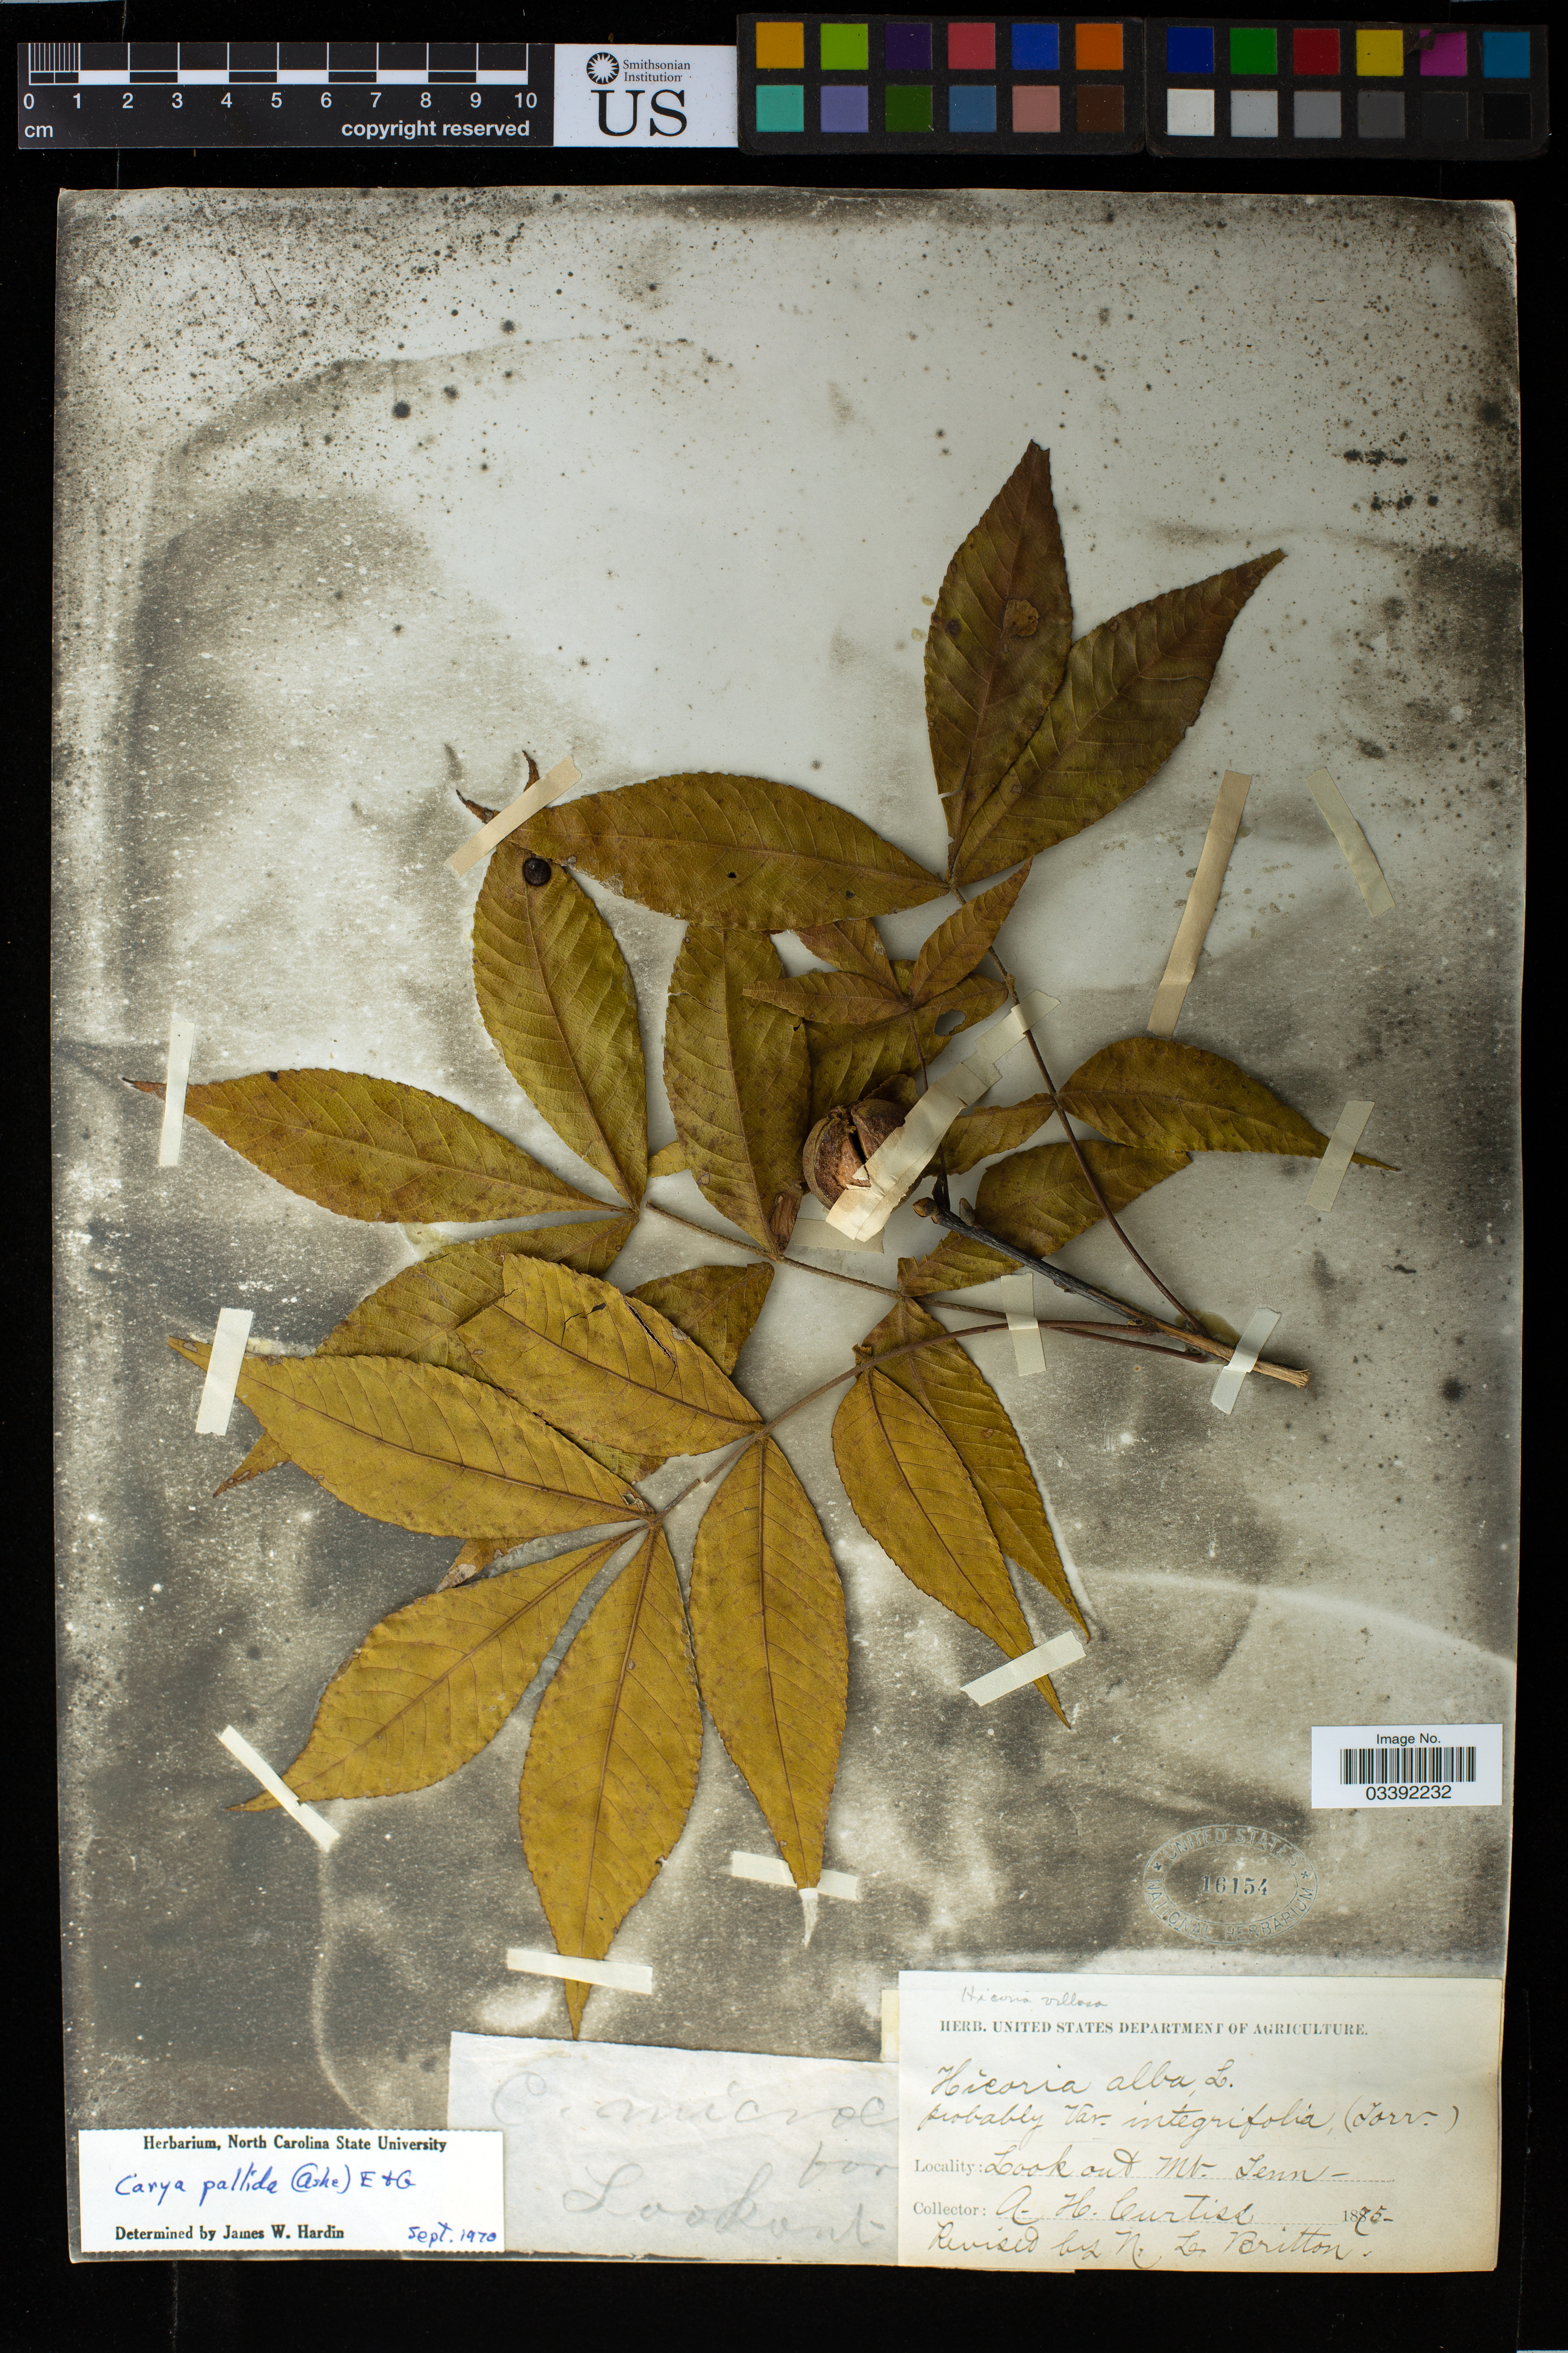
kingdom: Plantae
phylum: Tracheophyta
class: Magnoliopsida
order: Fagales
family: Juglandaceae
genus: Carya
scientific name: Carya pallida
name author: (Ashe) Engl. & Graebner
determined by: Hardin, J. W.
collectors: A. H. Curtiss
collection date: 1875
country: United States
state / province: Tennessee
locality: Look Out Mt.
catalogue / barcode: US 16154